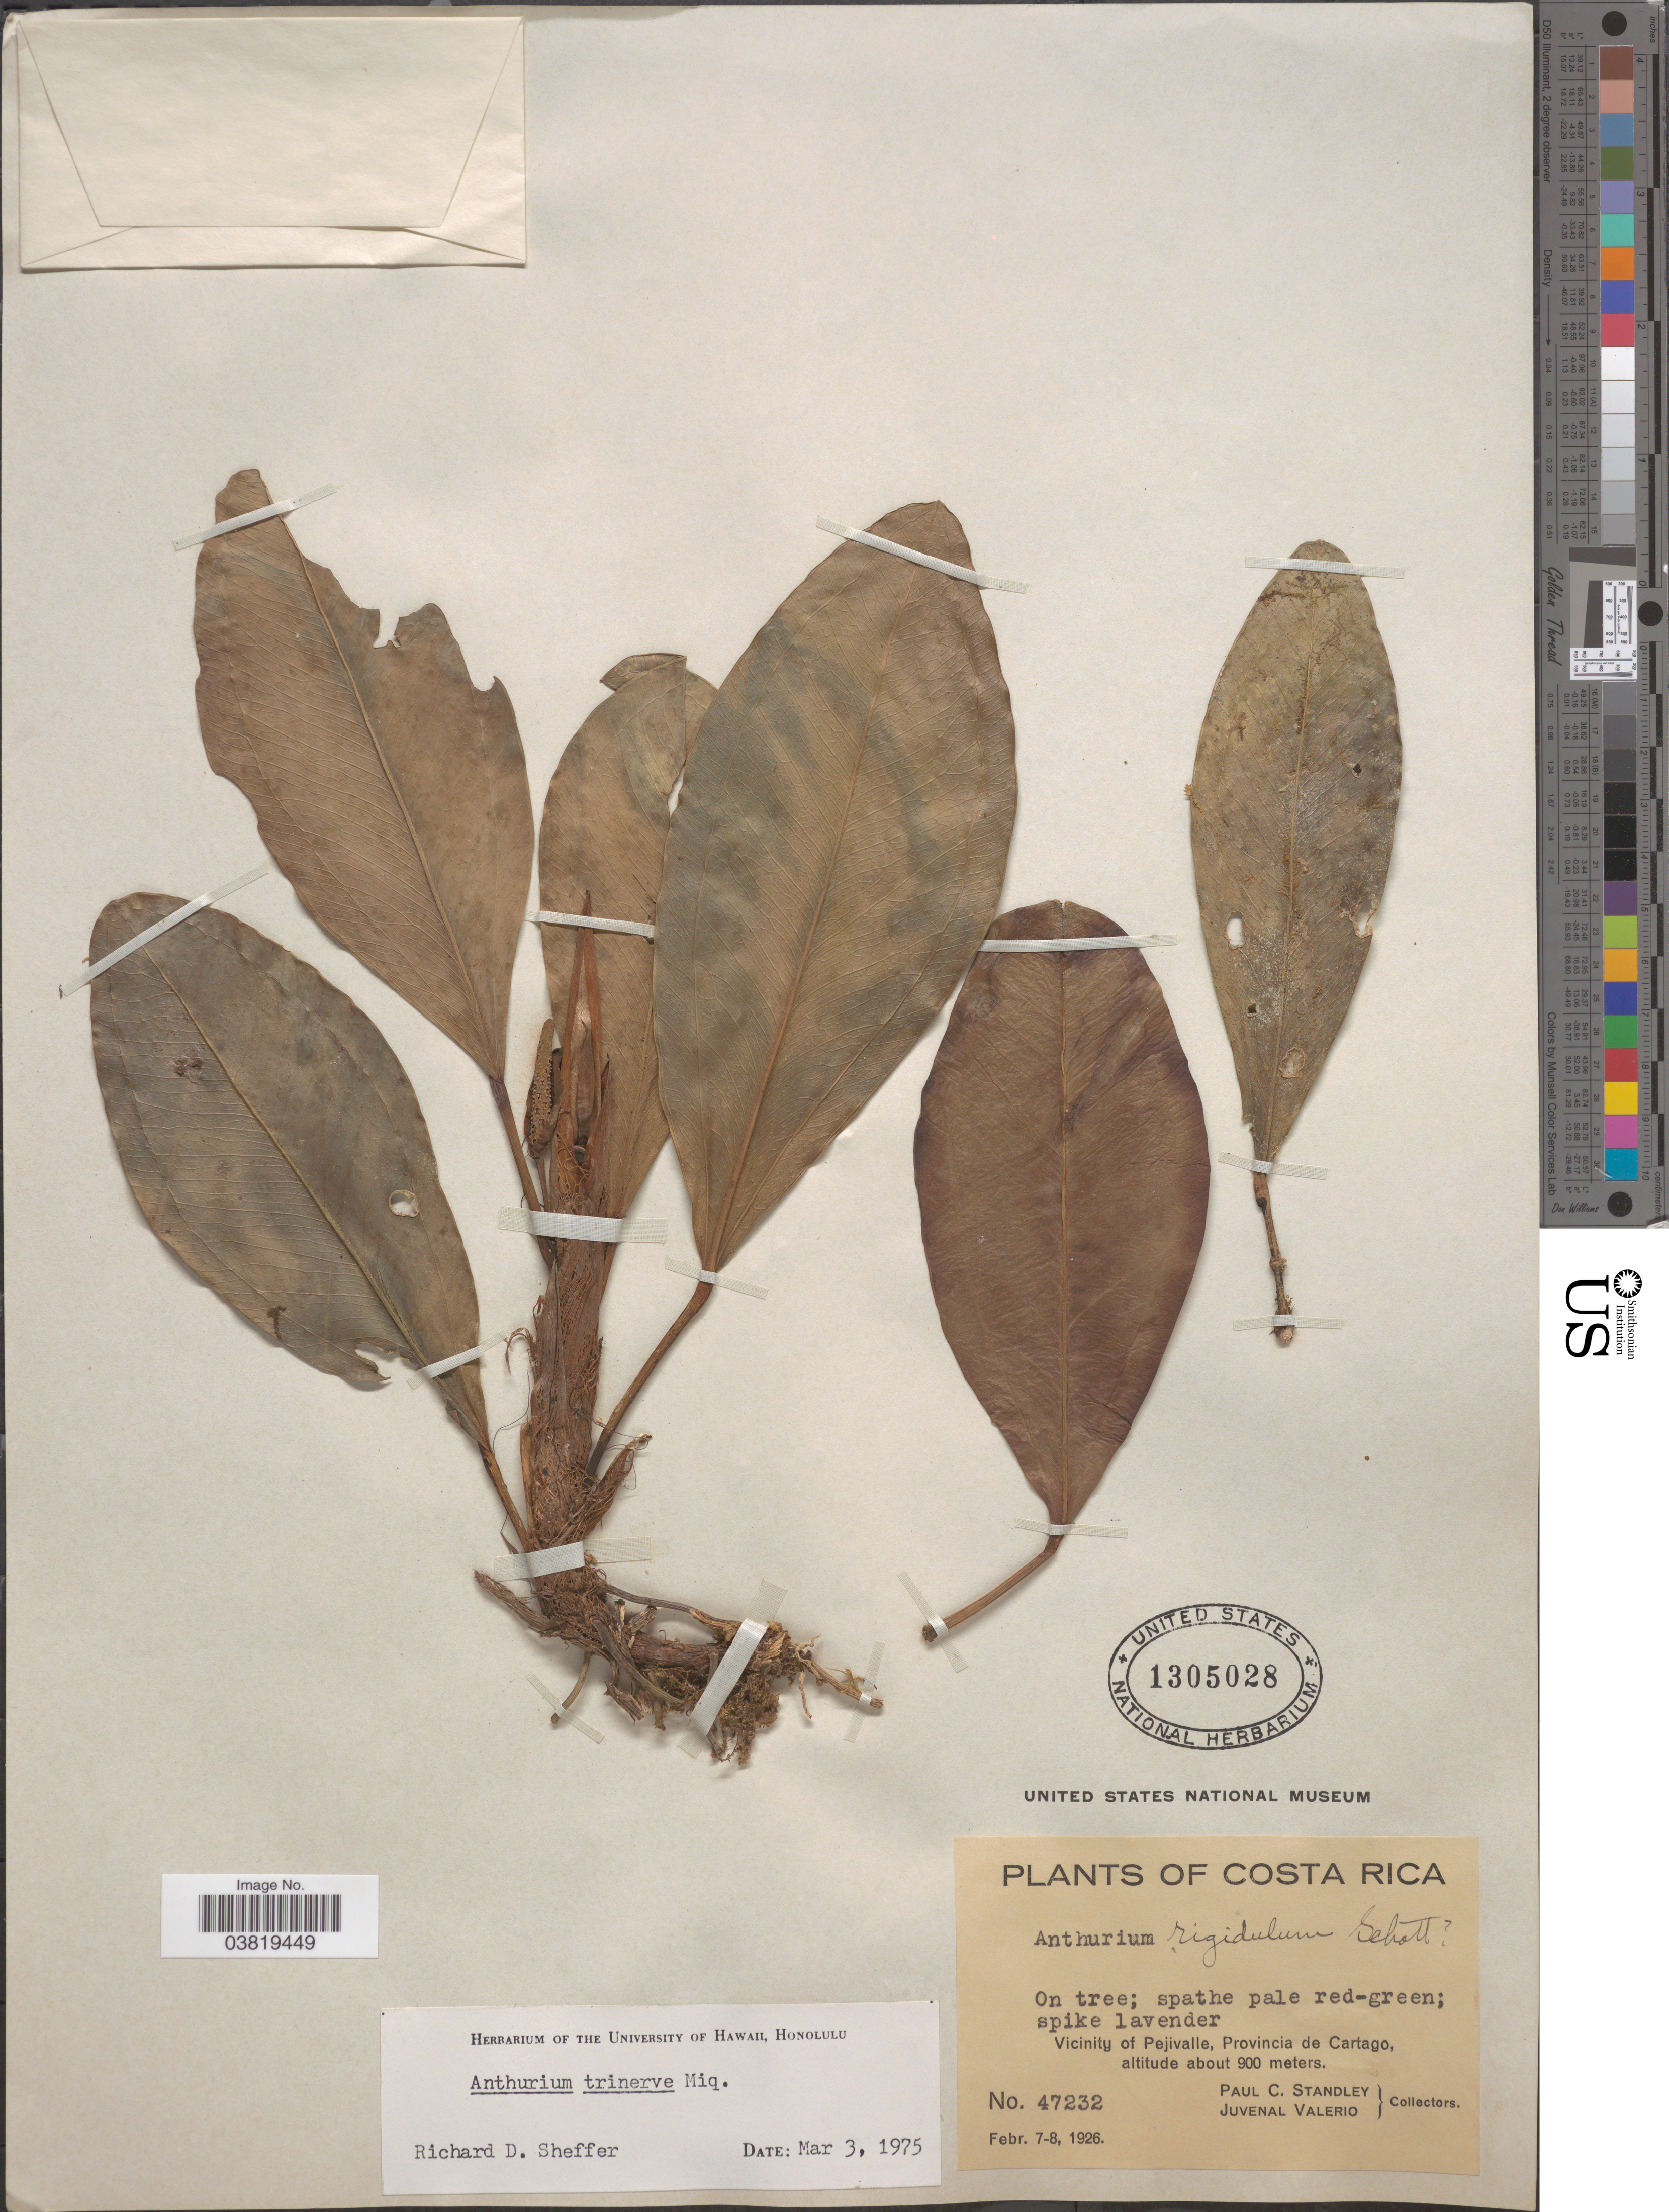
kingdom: Plantae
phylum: Tracheophyta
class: Liliopsida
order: Alismatales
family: Araceae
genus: Anthurium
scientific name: Anthurium trinerve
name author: Miq.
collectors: P. C. Standley & J. Valerio R.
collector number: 47232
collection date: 1926-02-07/1926-02-08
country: Costa Rica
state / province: Cartago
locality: Vicinity of Pejivalle.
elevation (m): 900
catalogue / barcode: US 1305028